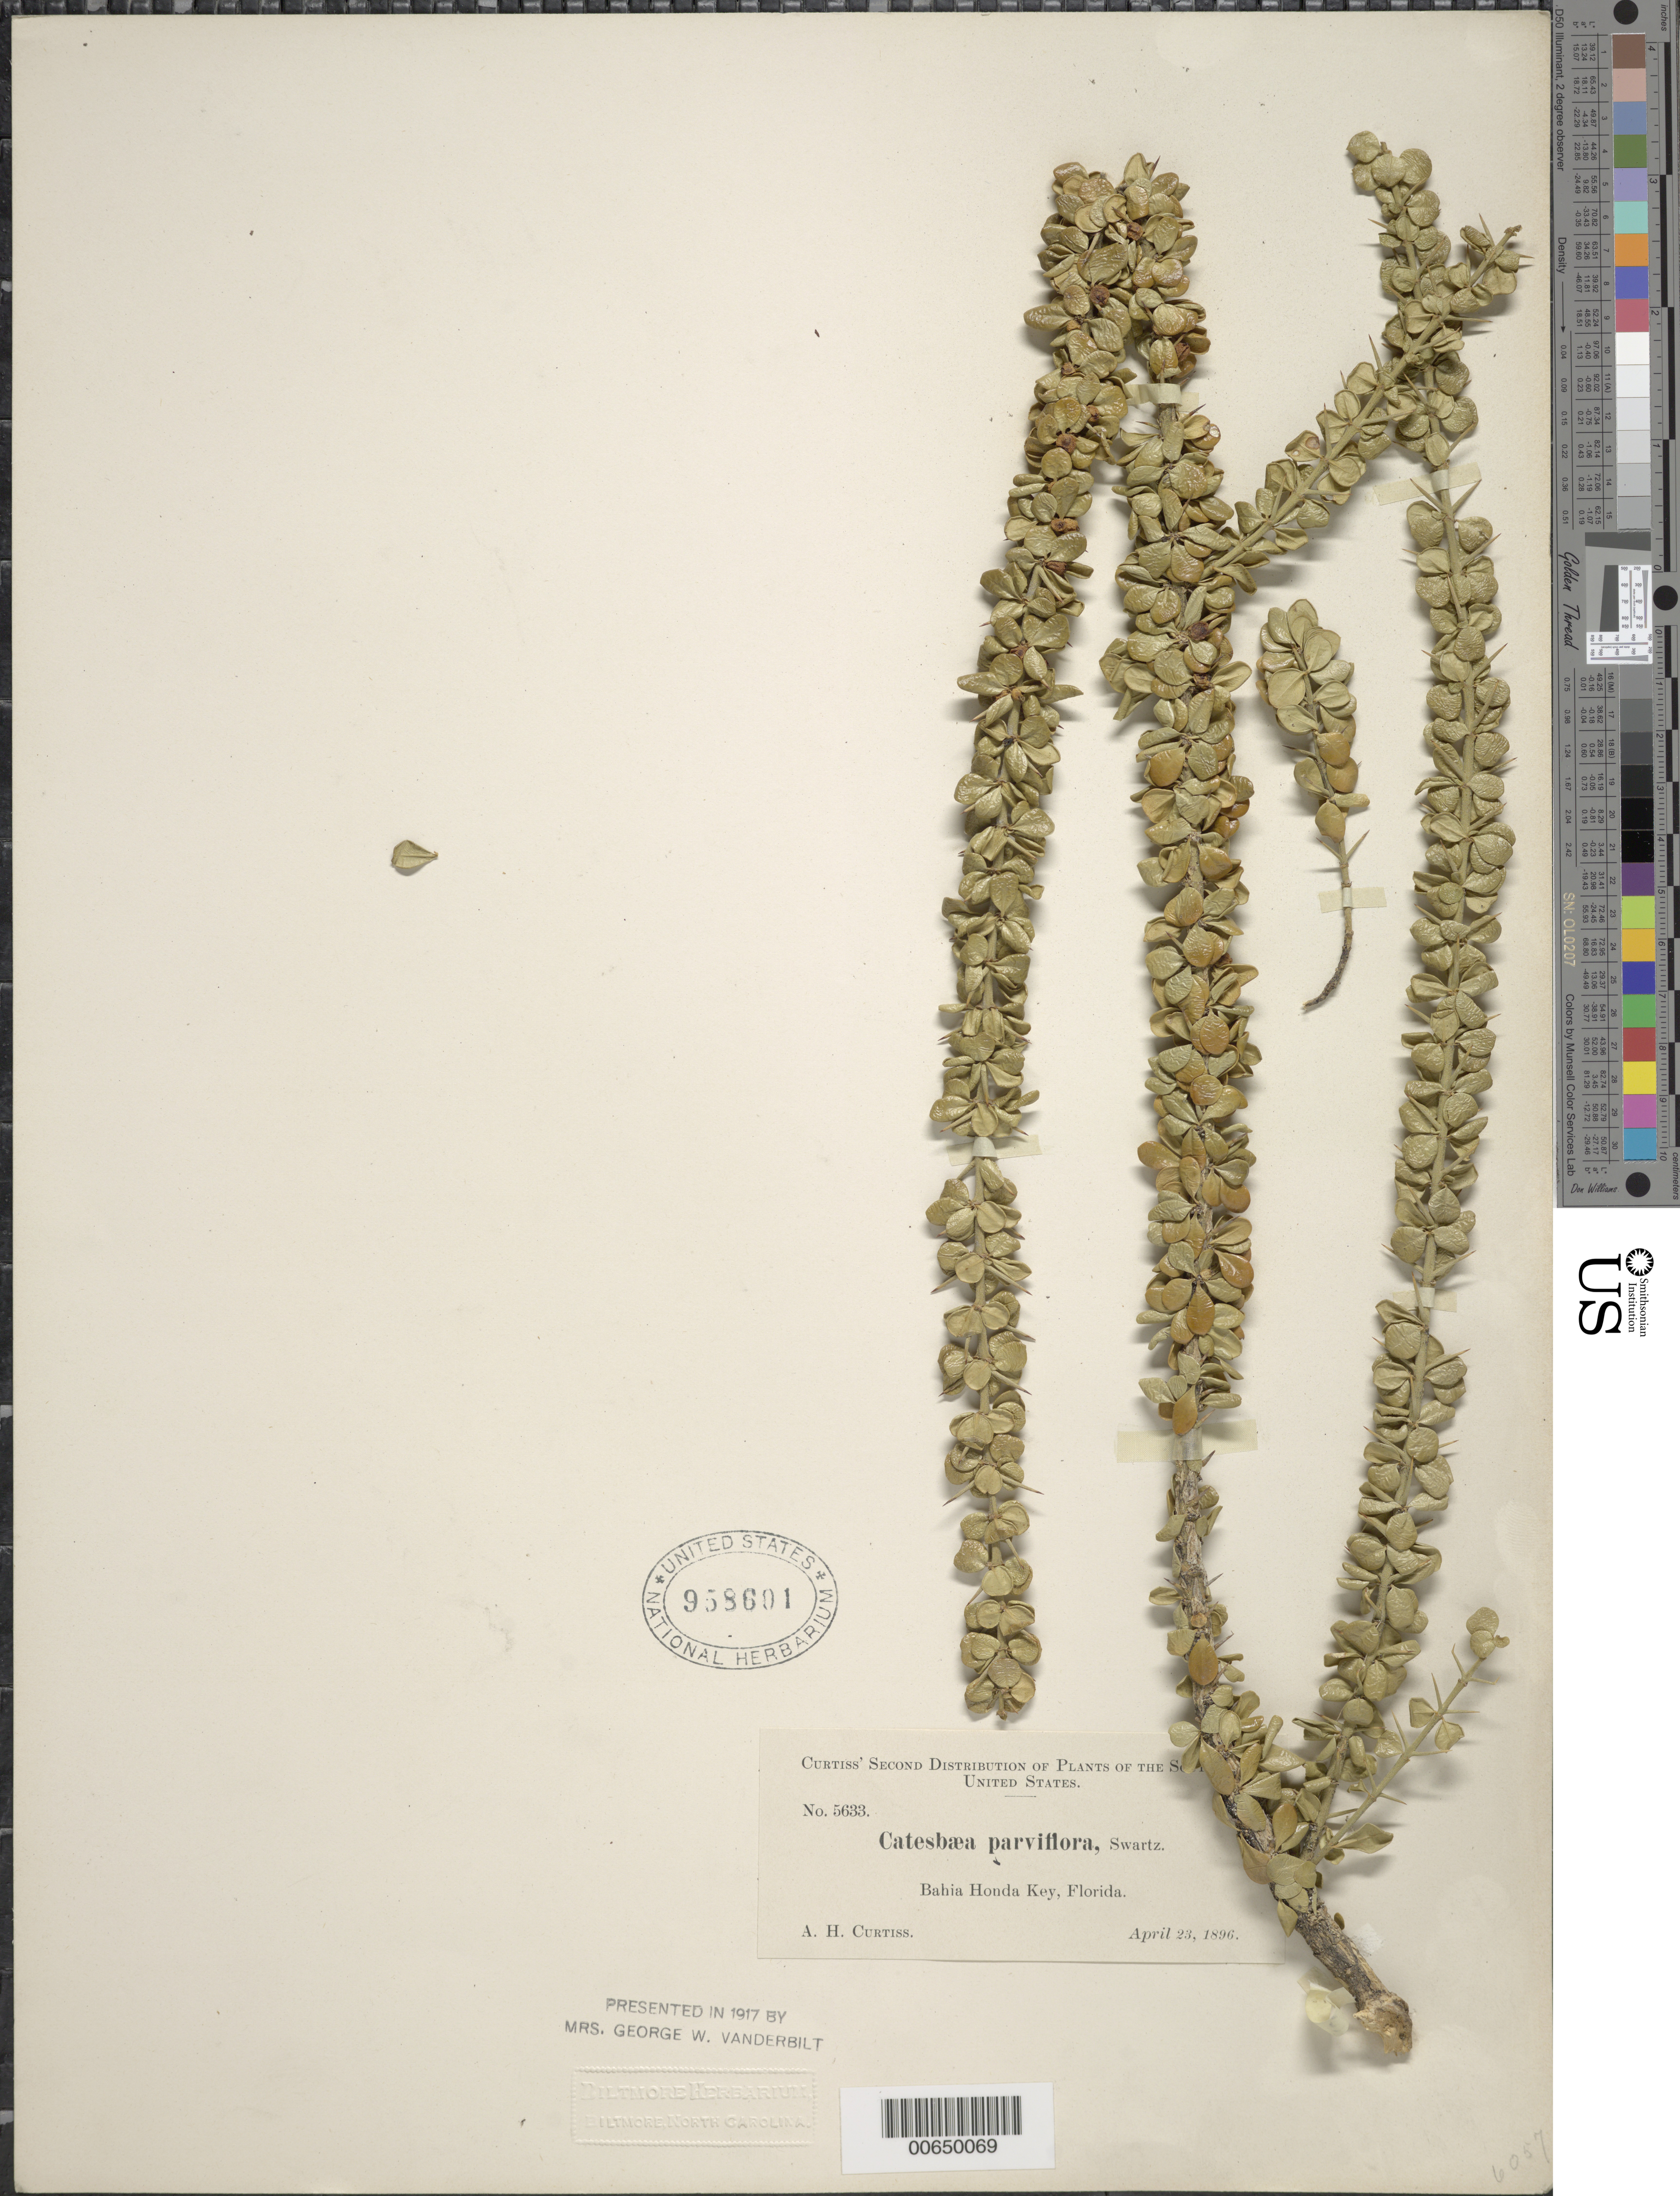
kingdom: Plantae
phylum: Tracheophyta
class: Magnoliopsida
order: Gentianales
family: Rubiaceae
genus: Catesbaea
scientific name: Catesbaea parviflora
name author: Sw.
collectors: A. H. Curtiss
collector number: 5633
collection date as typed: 23 Apr 1896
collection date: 1896-04-23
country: United States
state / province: Florida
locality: Bahia Honda Key, Florida.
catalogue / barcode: US 658601